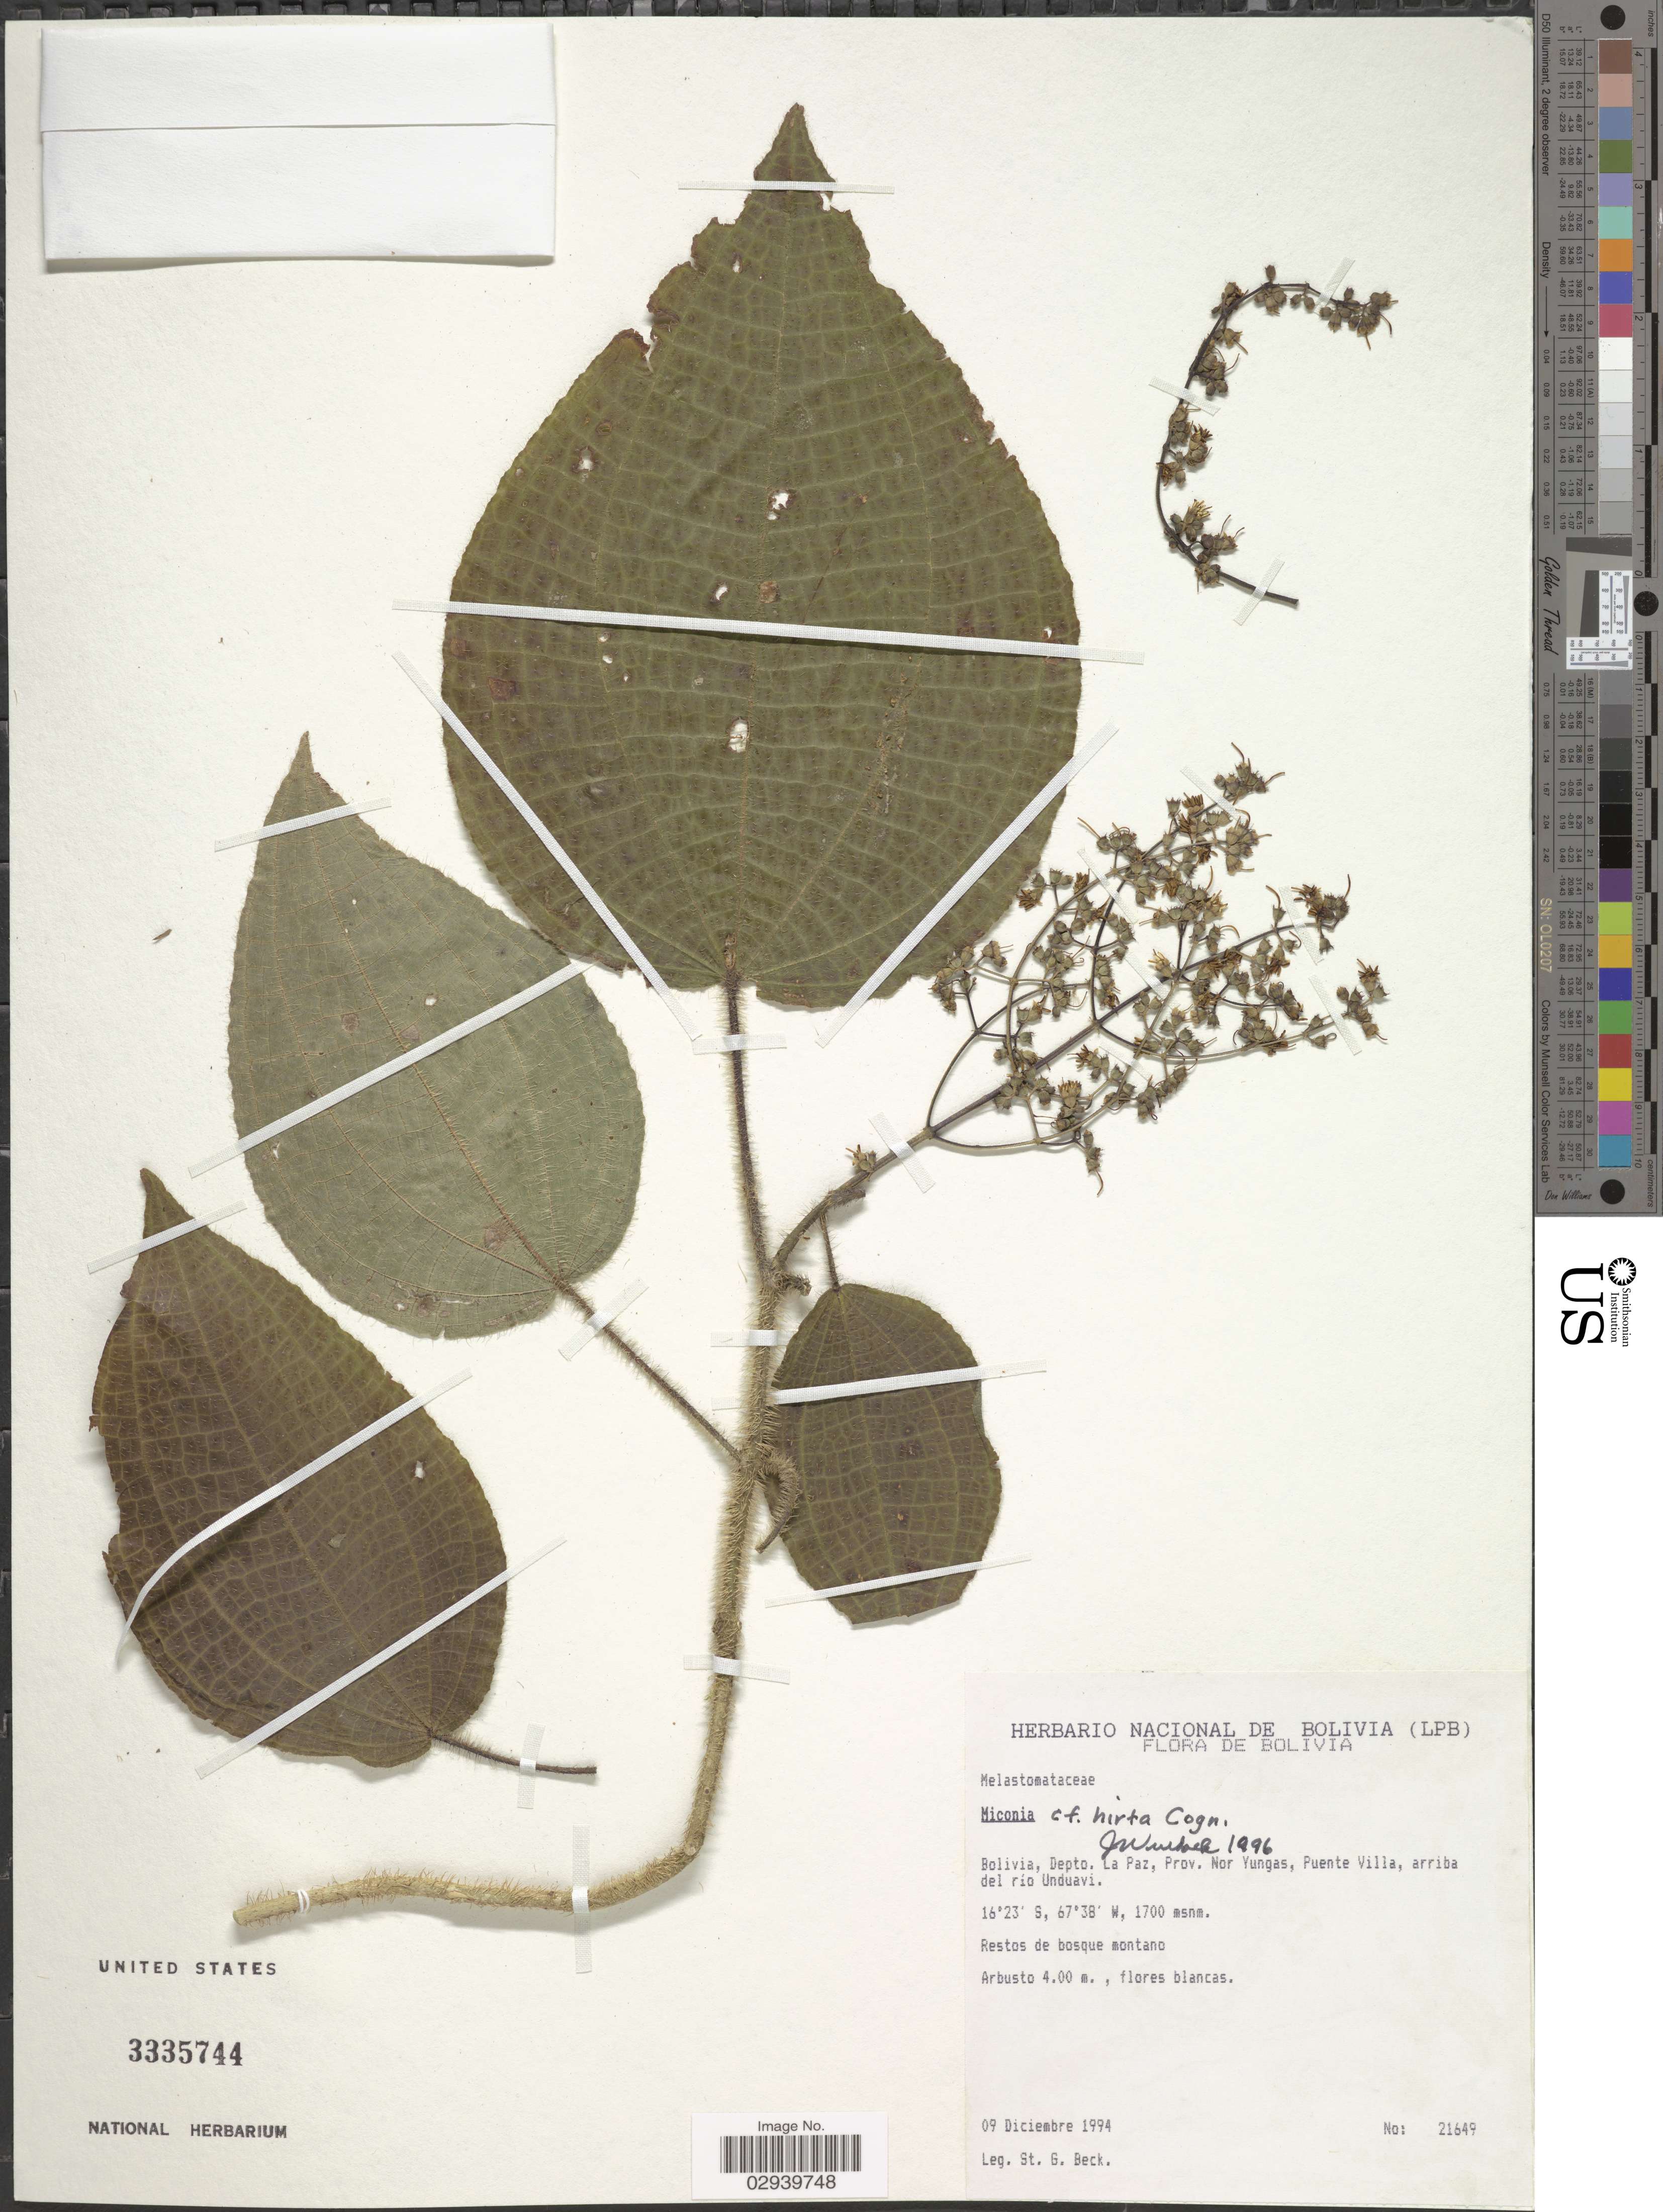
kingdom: Plantae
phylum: Tracheophyta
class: Magnoliopsida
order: Myrtales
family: Melastomataceae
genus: Miconia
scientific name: Miconia hirta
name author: Cogn.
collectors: S. Beck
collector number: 21649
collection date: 1994-12-09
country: Bolivia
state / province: La Paz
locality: Depto. La Paz, Prov. Nor Yungas, Puente Villa, arriba del río Unduavi.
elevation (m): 1700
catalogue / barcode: US 3335744